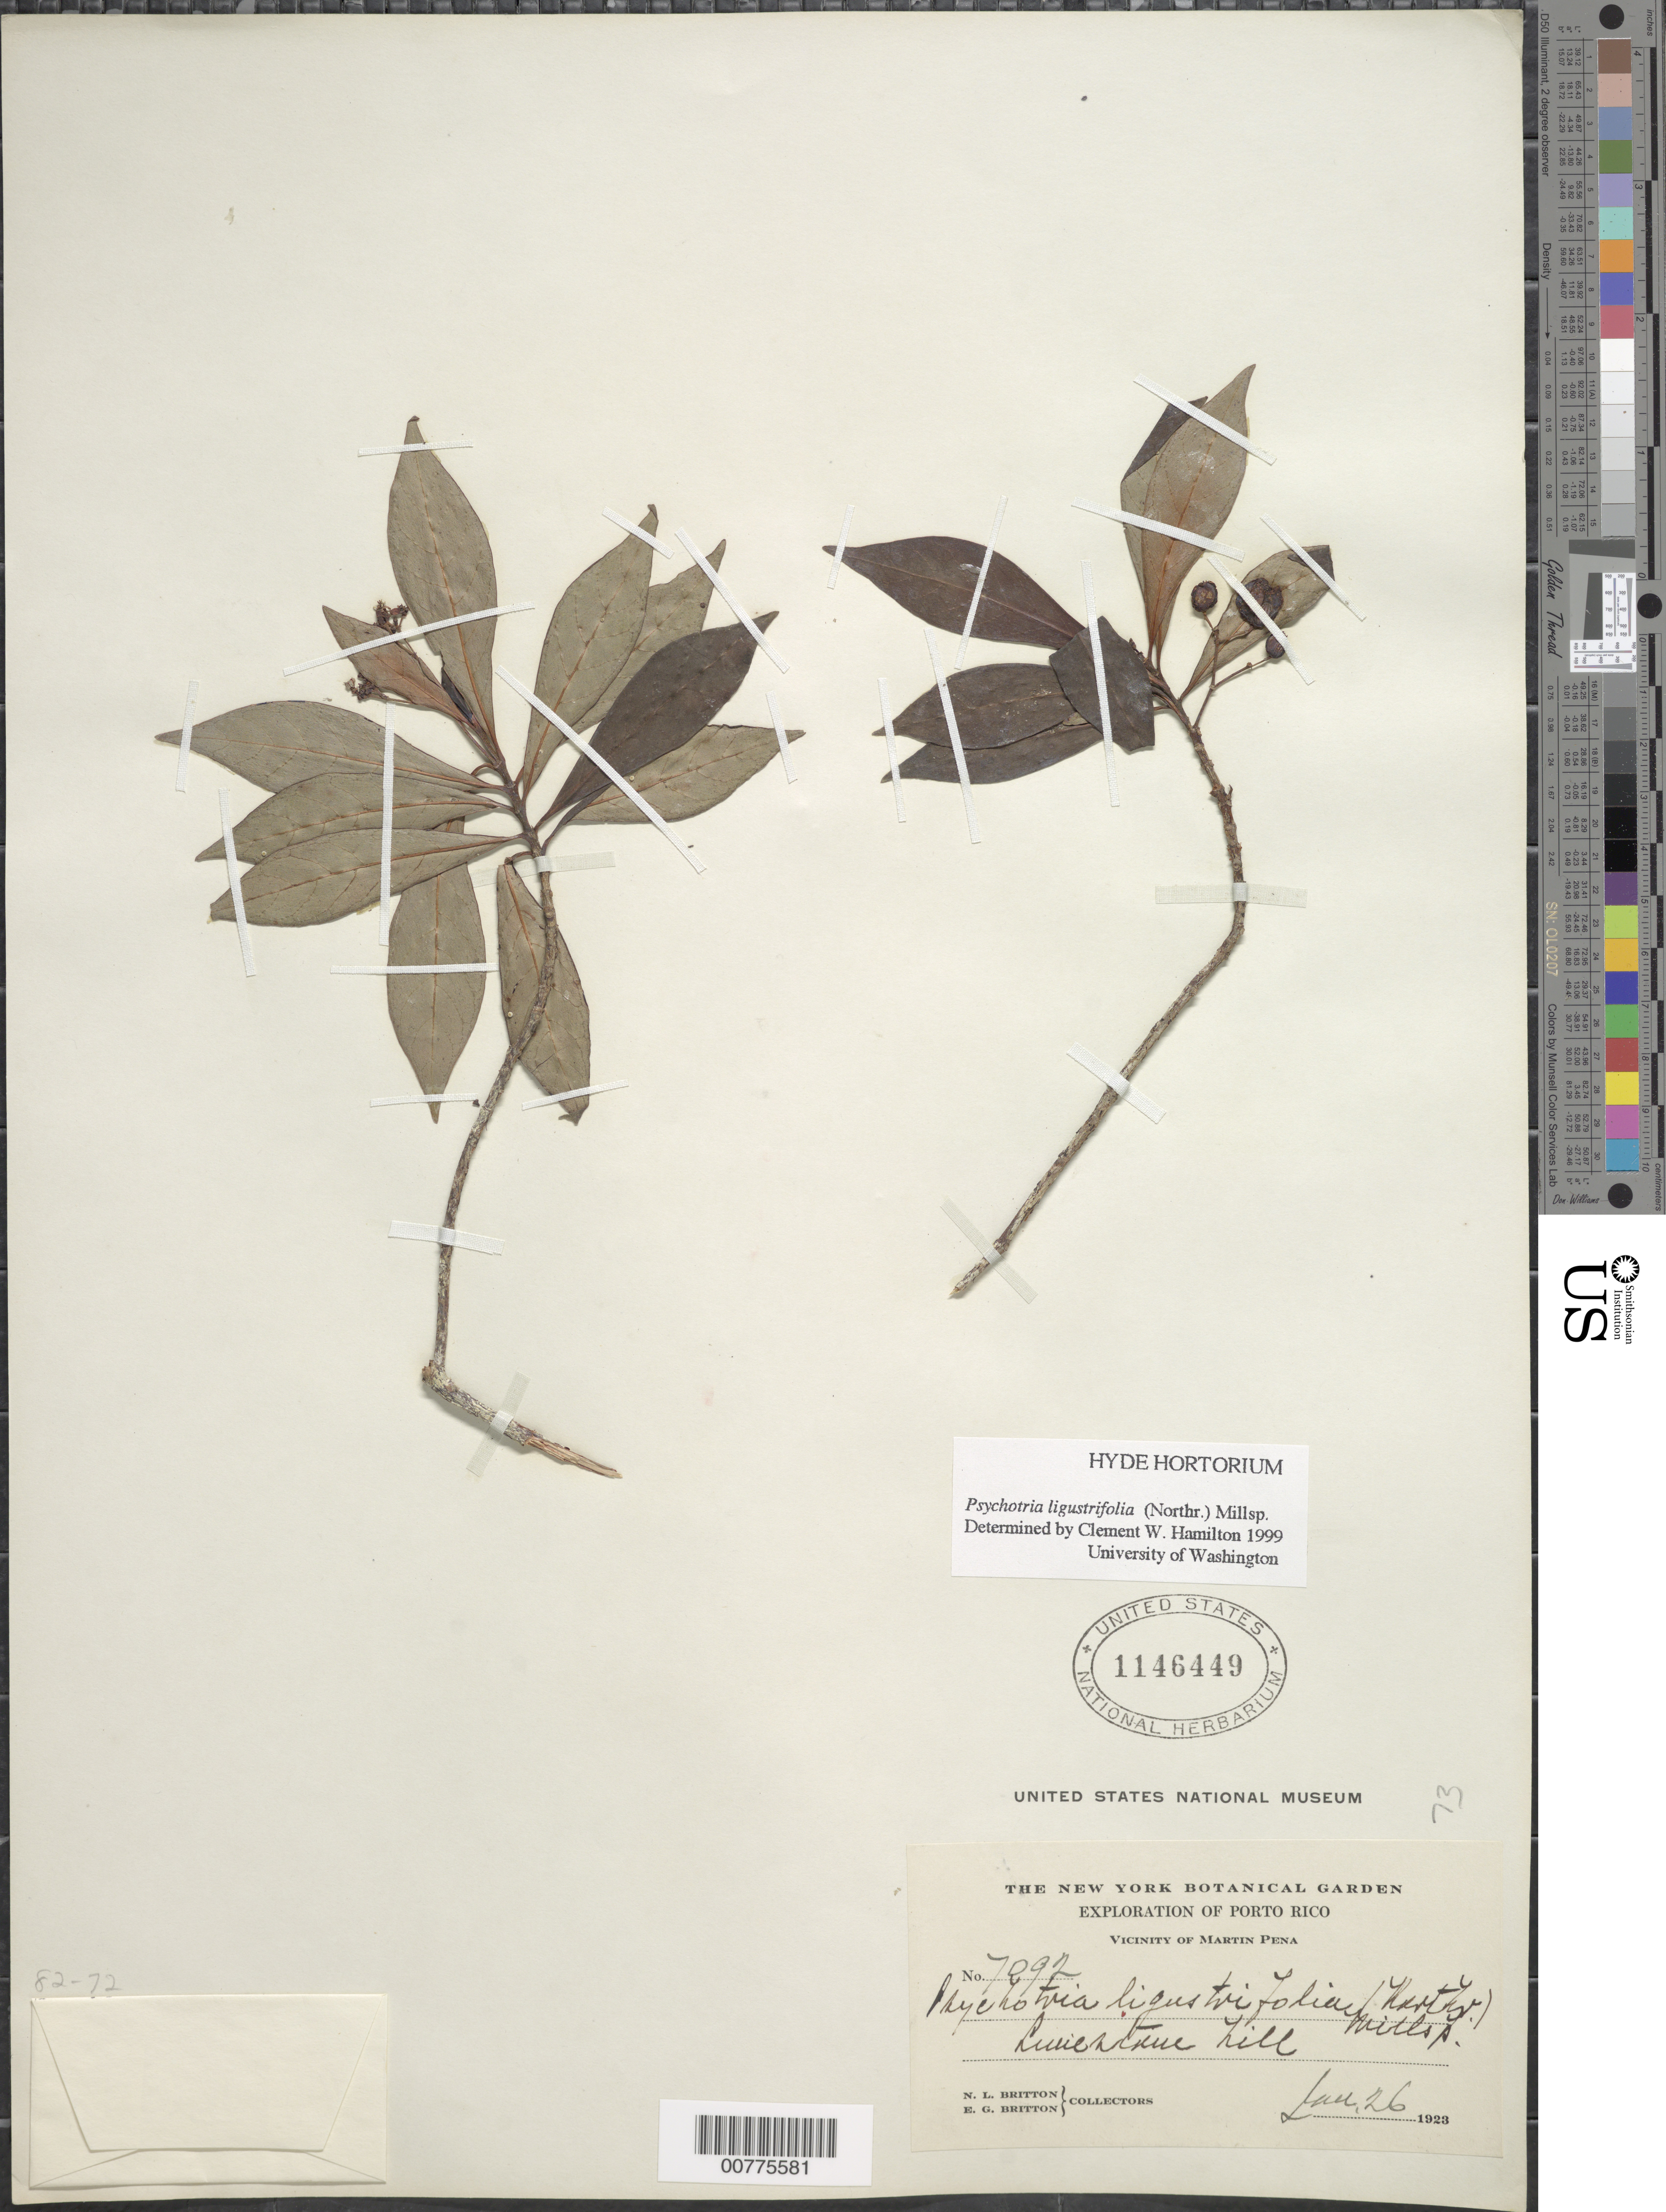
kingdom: Plantae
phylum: Tracheophyta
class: Magnoliopsida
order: Gentianales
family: Rubiaceae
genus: Psychotria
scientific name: Psychotria ligustrifolia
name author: (Northr.) Millsp.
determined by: Hamilton, C. W.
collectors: N. Britton & E. G. Britton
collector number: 7092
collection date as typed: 26 Jan 1923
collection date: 1923-01-26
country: Puerto Rico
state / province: San Juan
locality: Vicinity of Martin Peña, limestone hill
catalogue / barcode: US 1146449